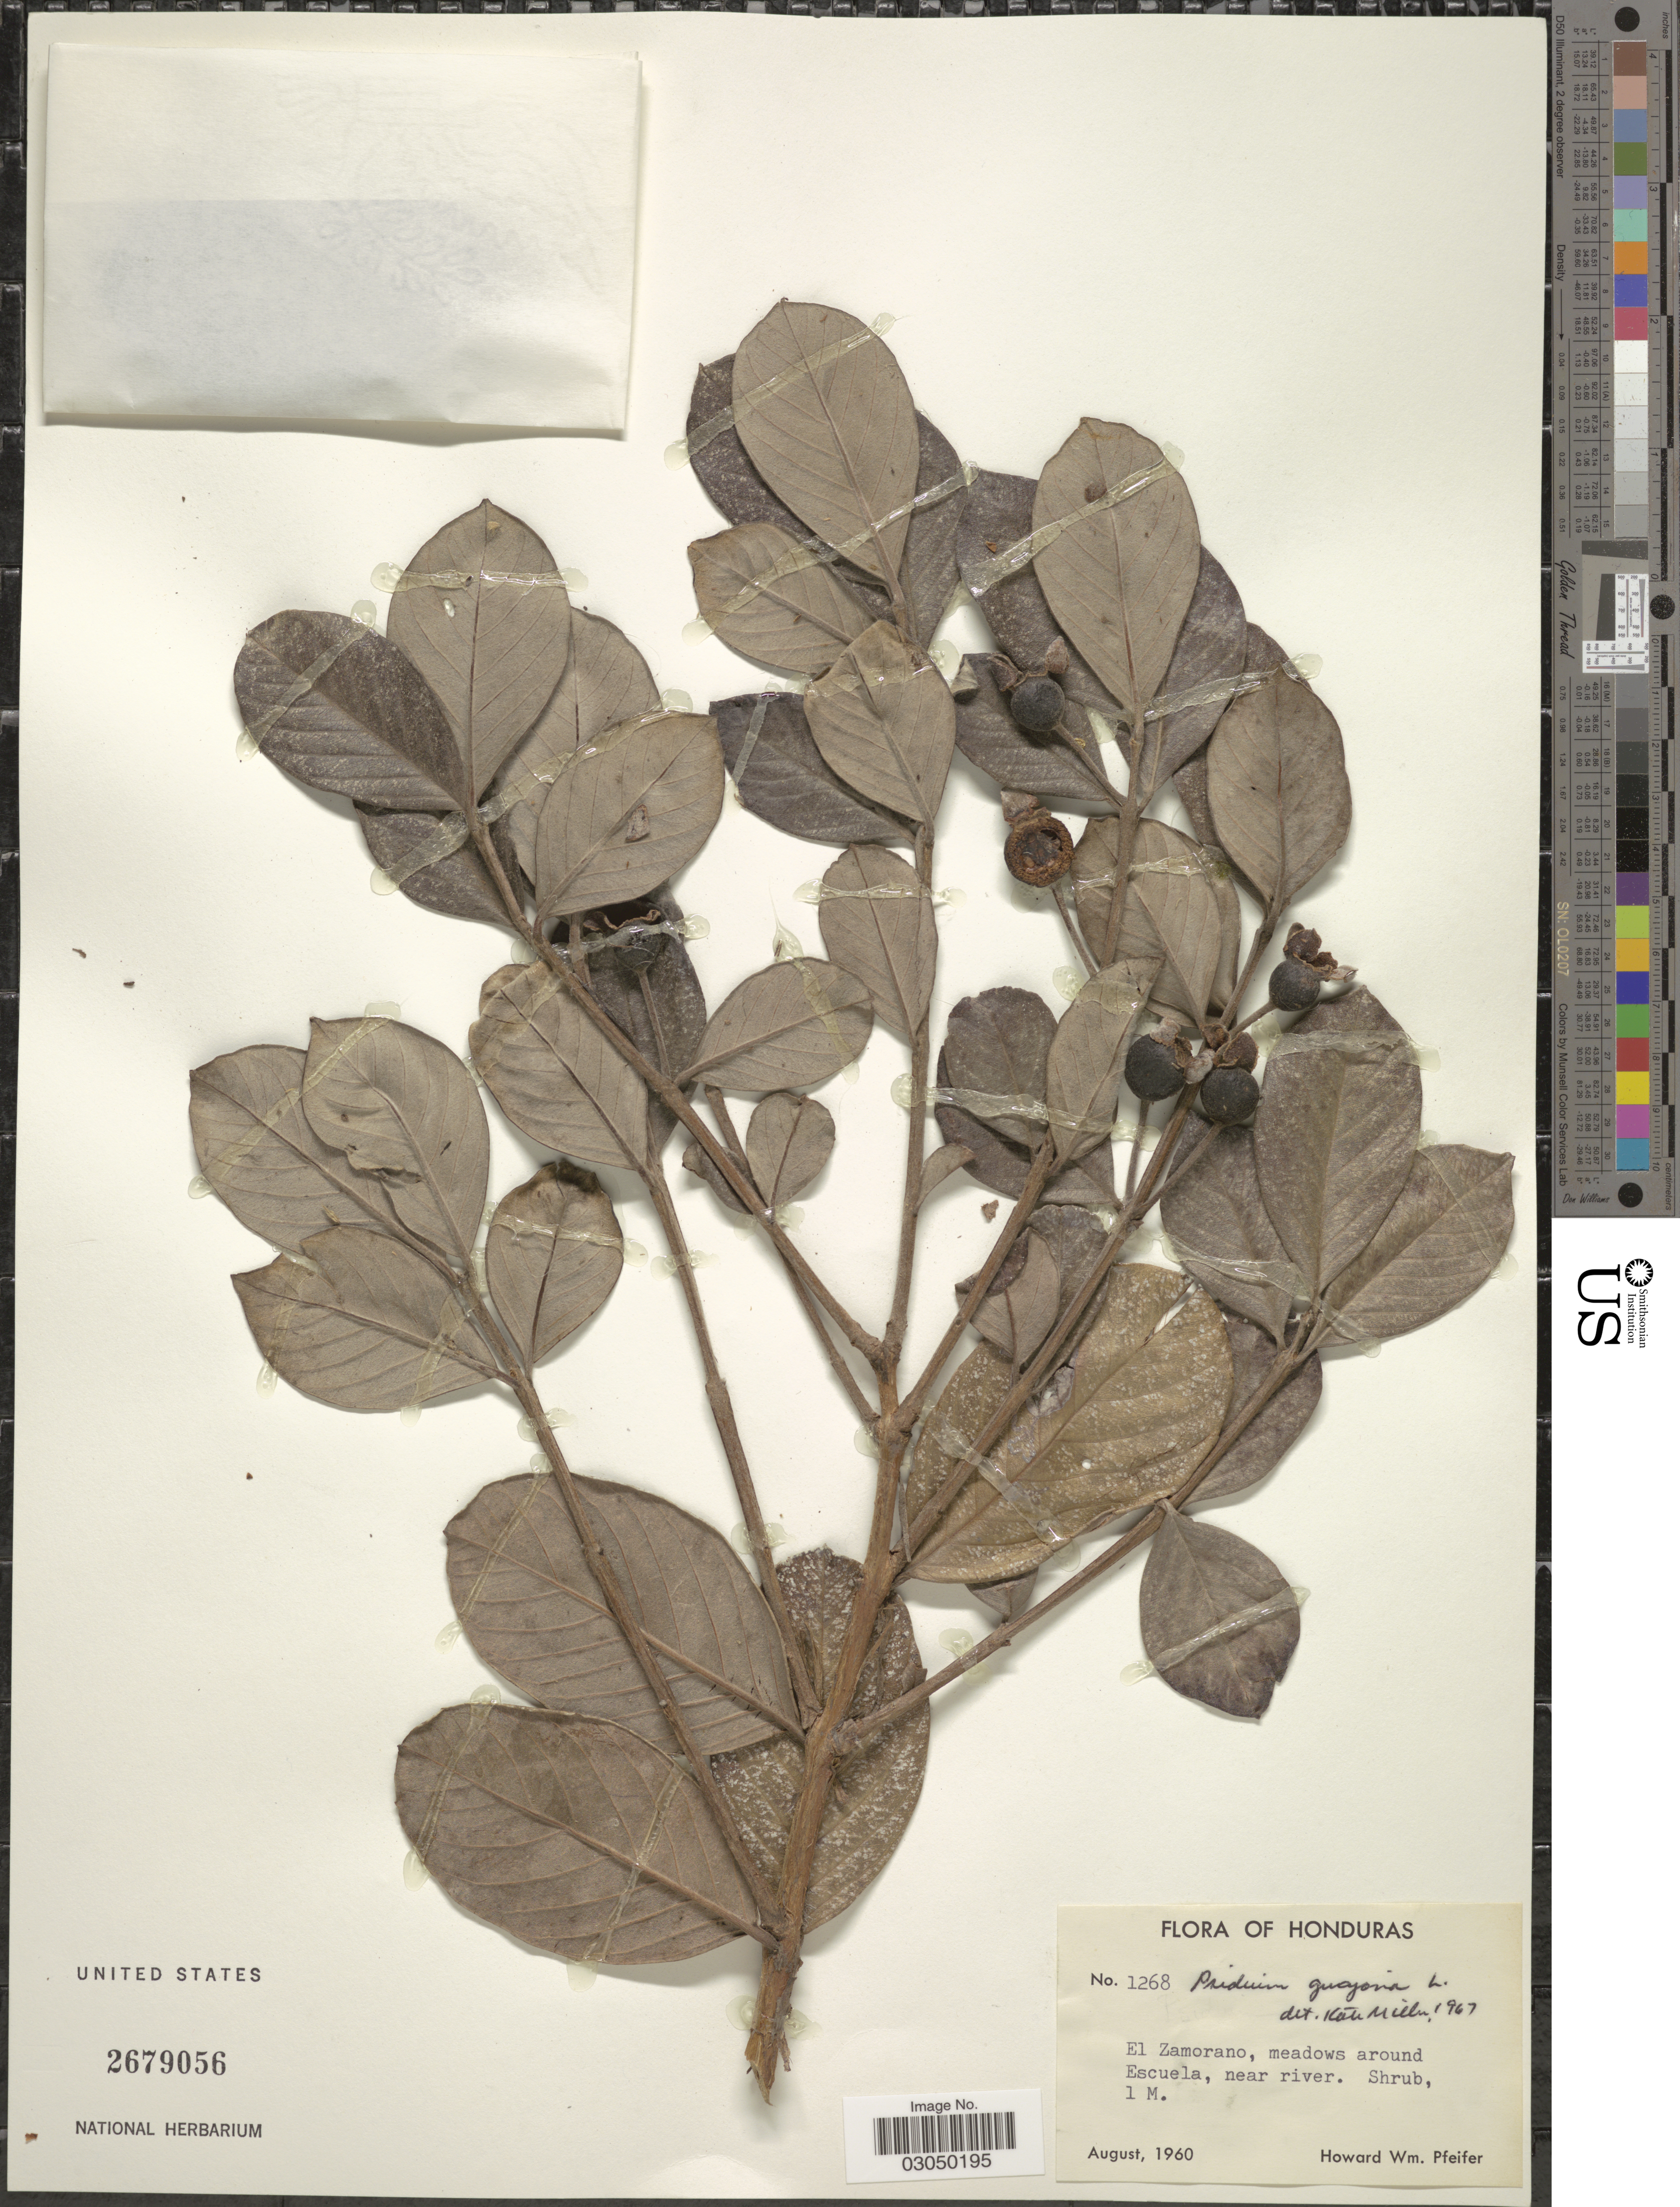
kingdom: Plantae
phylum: Tracheophyta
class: Magnoliopsida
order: Myrtales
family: Myrtaceae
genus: Psidium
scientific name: Psidium guajava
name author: L.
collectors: H. W. Pfeifer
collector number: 1268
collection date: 1960-08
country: Honduras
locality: El Zamorano, meadows around Escuela, near river.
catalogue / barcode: US 2679056